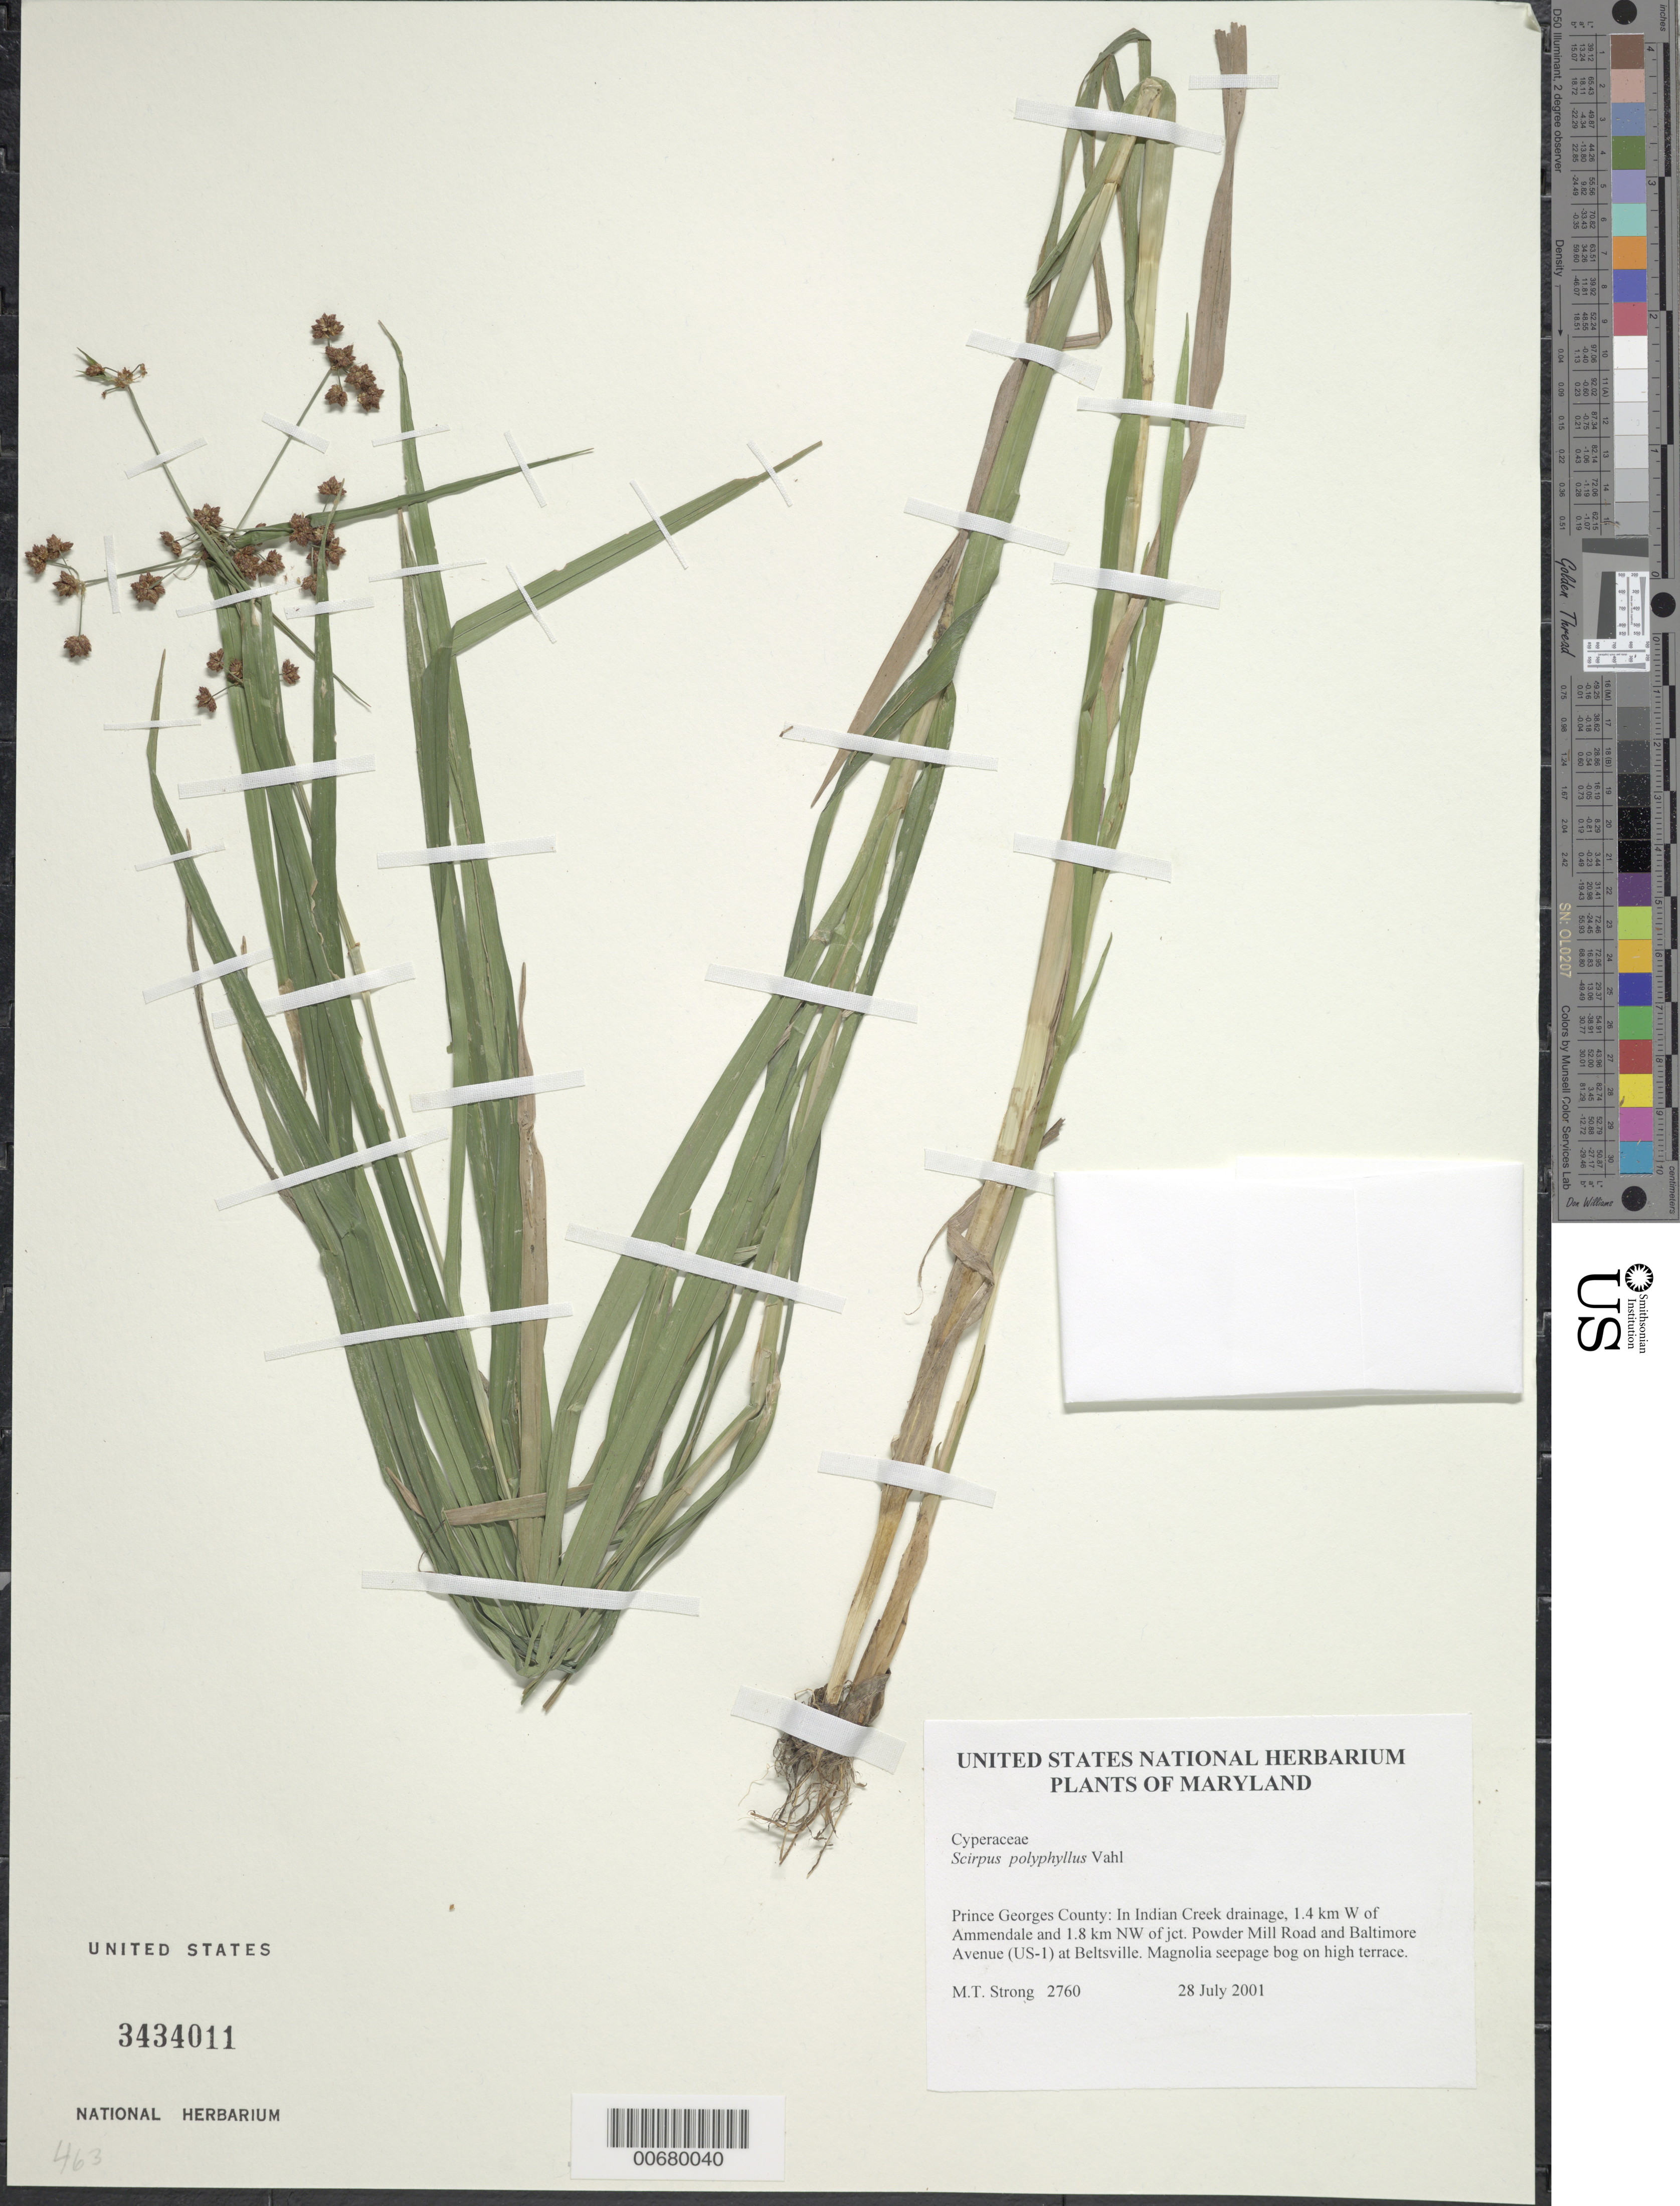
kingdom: Plantae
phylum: Tracheophyta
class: Liliopsida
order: Poales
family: Cyperaceae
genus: Scirpus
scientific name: Scirpus polyphyllus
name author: Vahl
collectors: M. T. Strong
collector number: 2760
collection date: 2001-07-28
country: United States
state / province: Maryland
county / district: Prince George's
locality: Prince Georges County: In Indian Creek drainage, 1.4 km W of Ammendale and 1.8 km NW of jct. Powder Mill Road and Baltimore Avenue (US-1) at Beltsville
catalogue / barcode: US 3434011